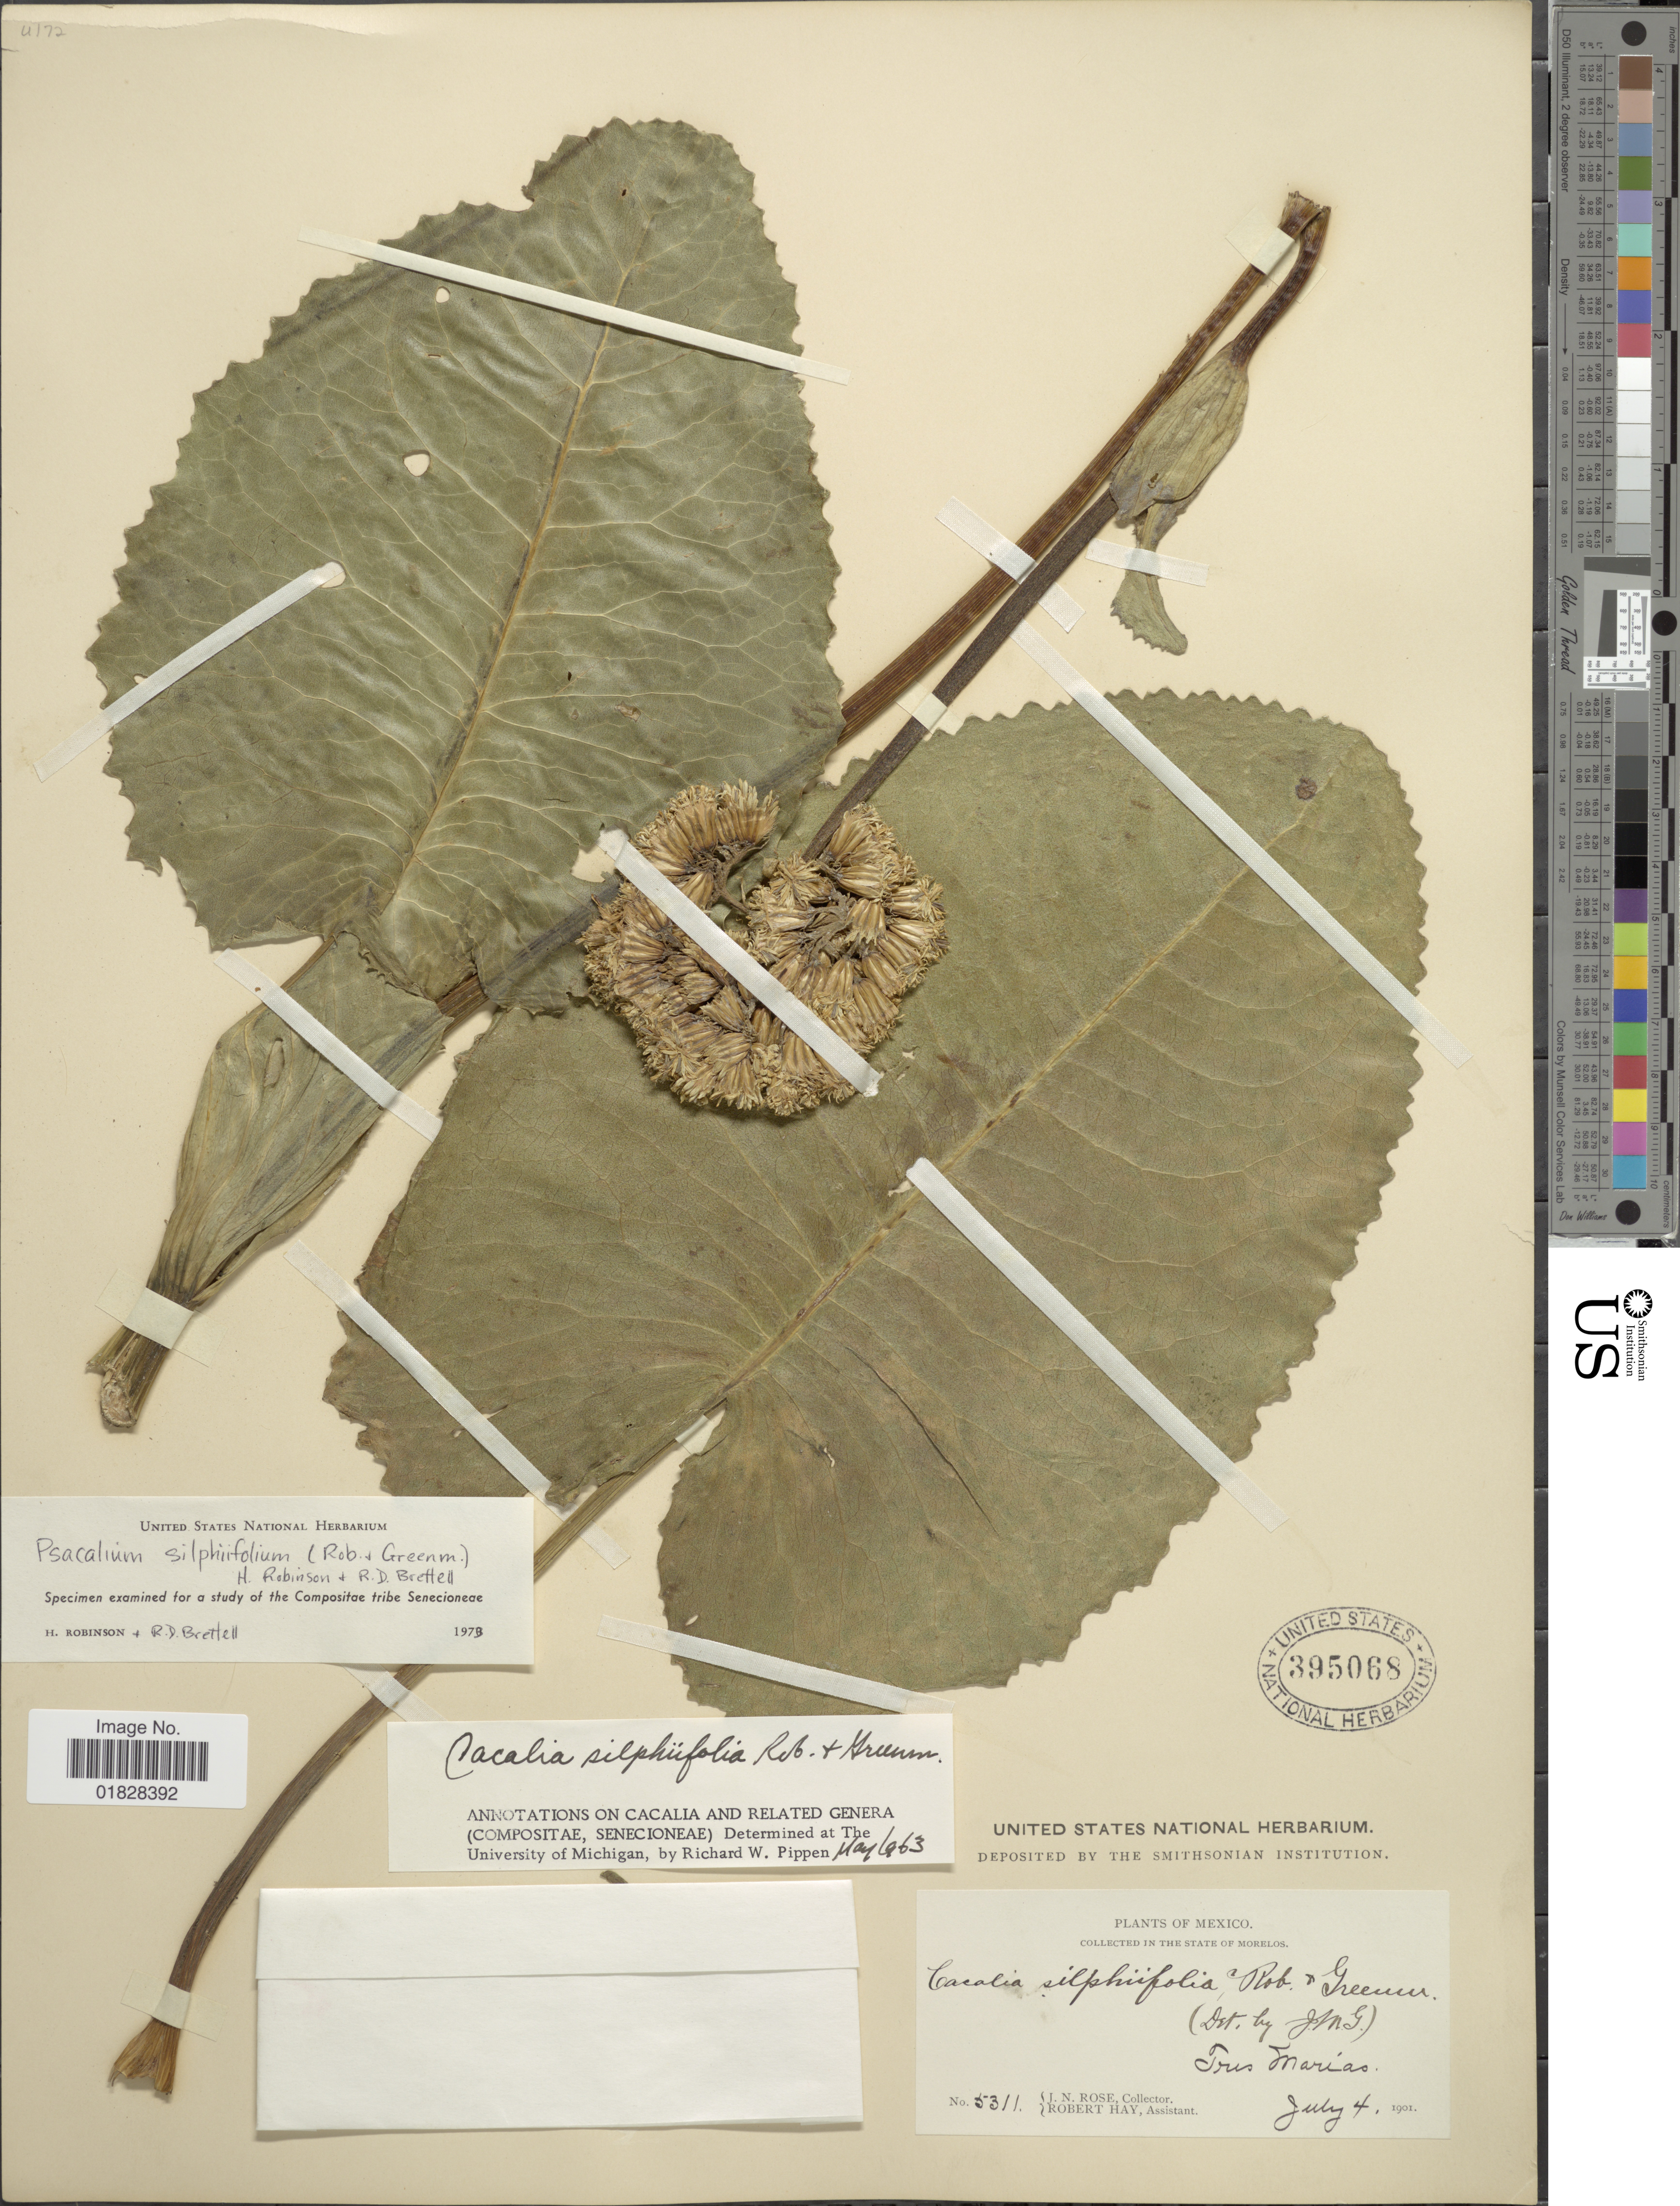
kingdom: Plantae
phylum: Tracheophyta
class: Magnoliopsida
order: Asterales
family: Asteraceae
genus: Psacalium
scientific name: Psacalium silphiifolium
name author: (Rob. & Greenm.) H. Rob. & Brettell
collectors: J. N. Rose & R. Hay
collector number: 5311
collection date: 1901-07-04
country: Mexico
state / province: Morelos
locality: Tres Marias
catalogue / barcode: US 395068